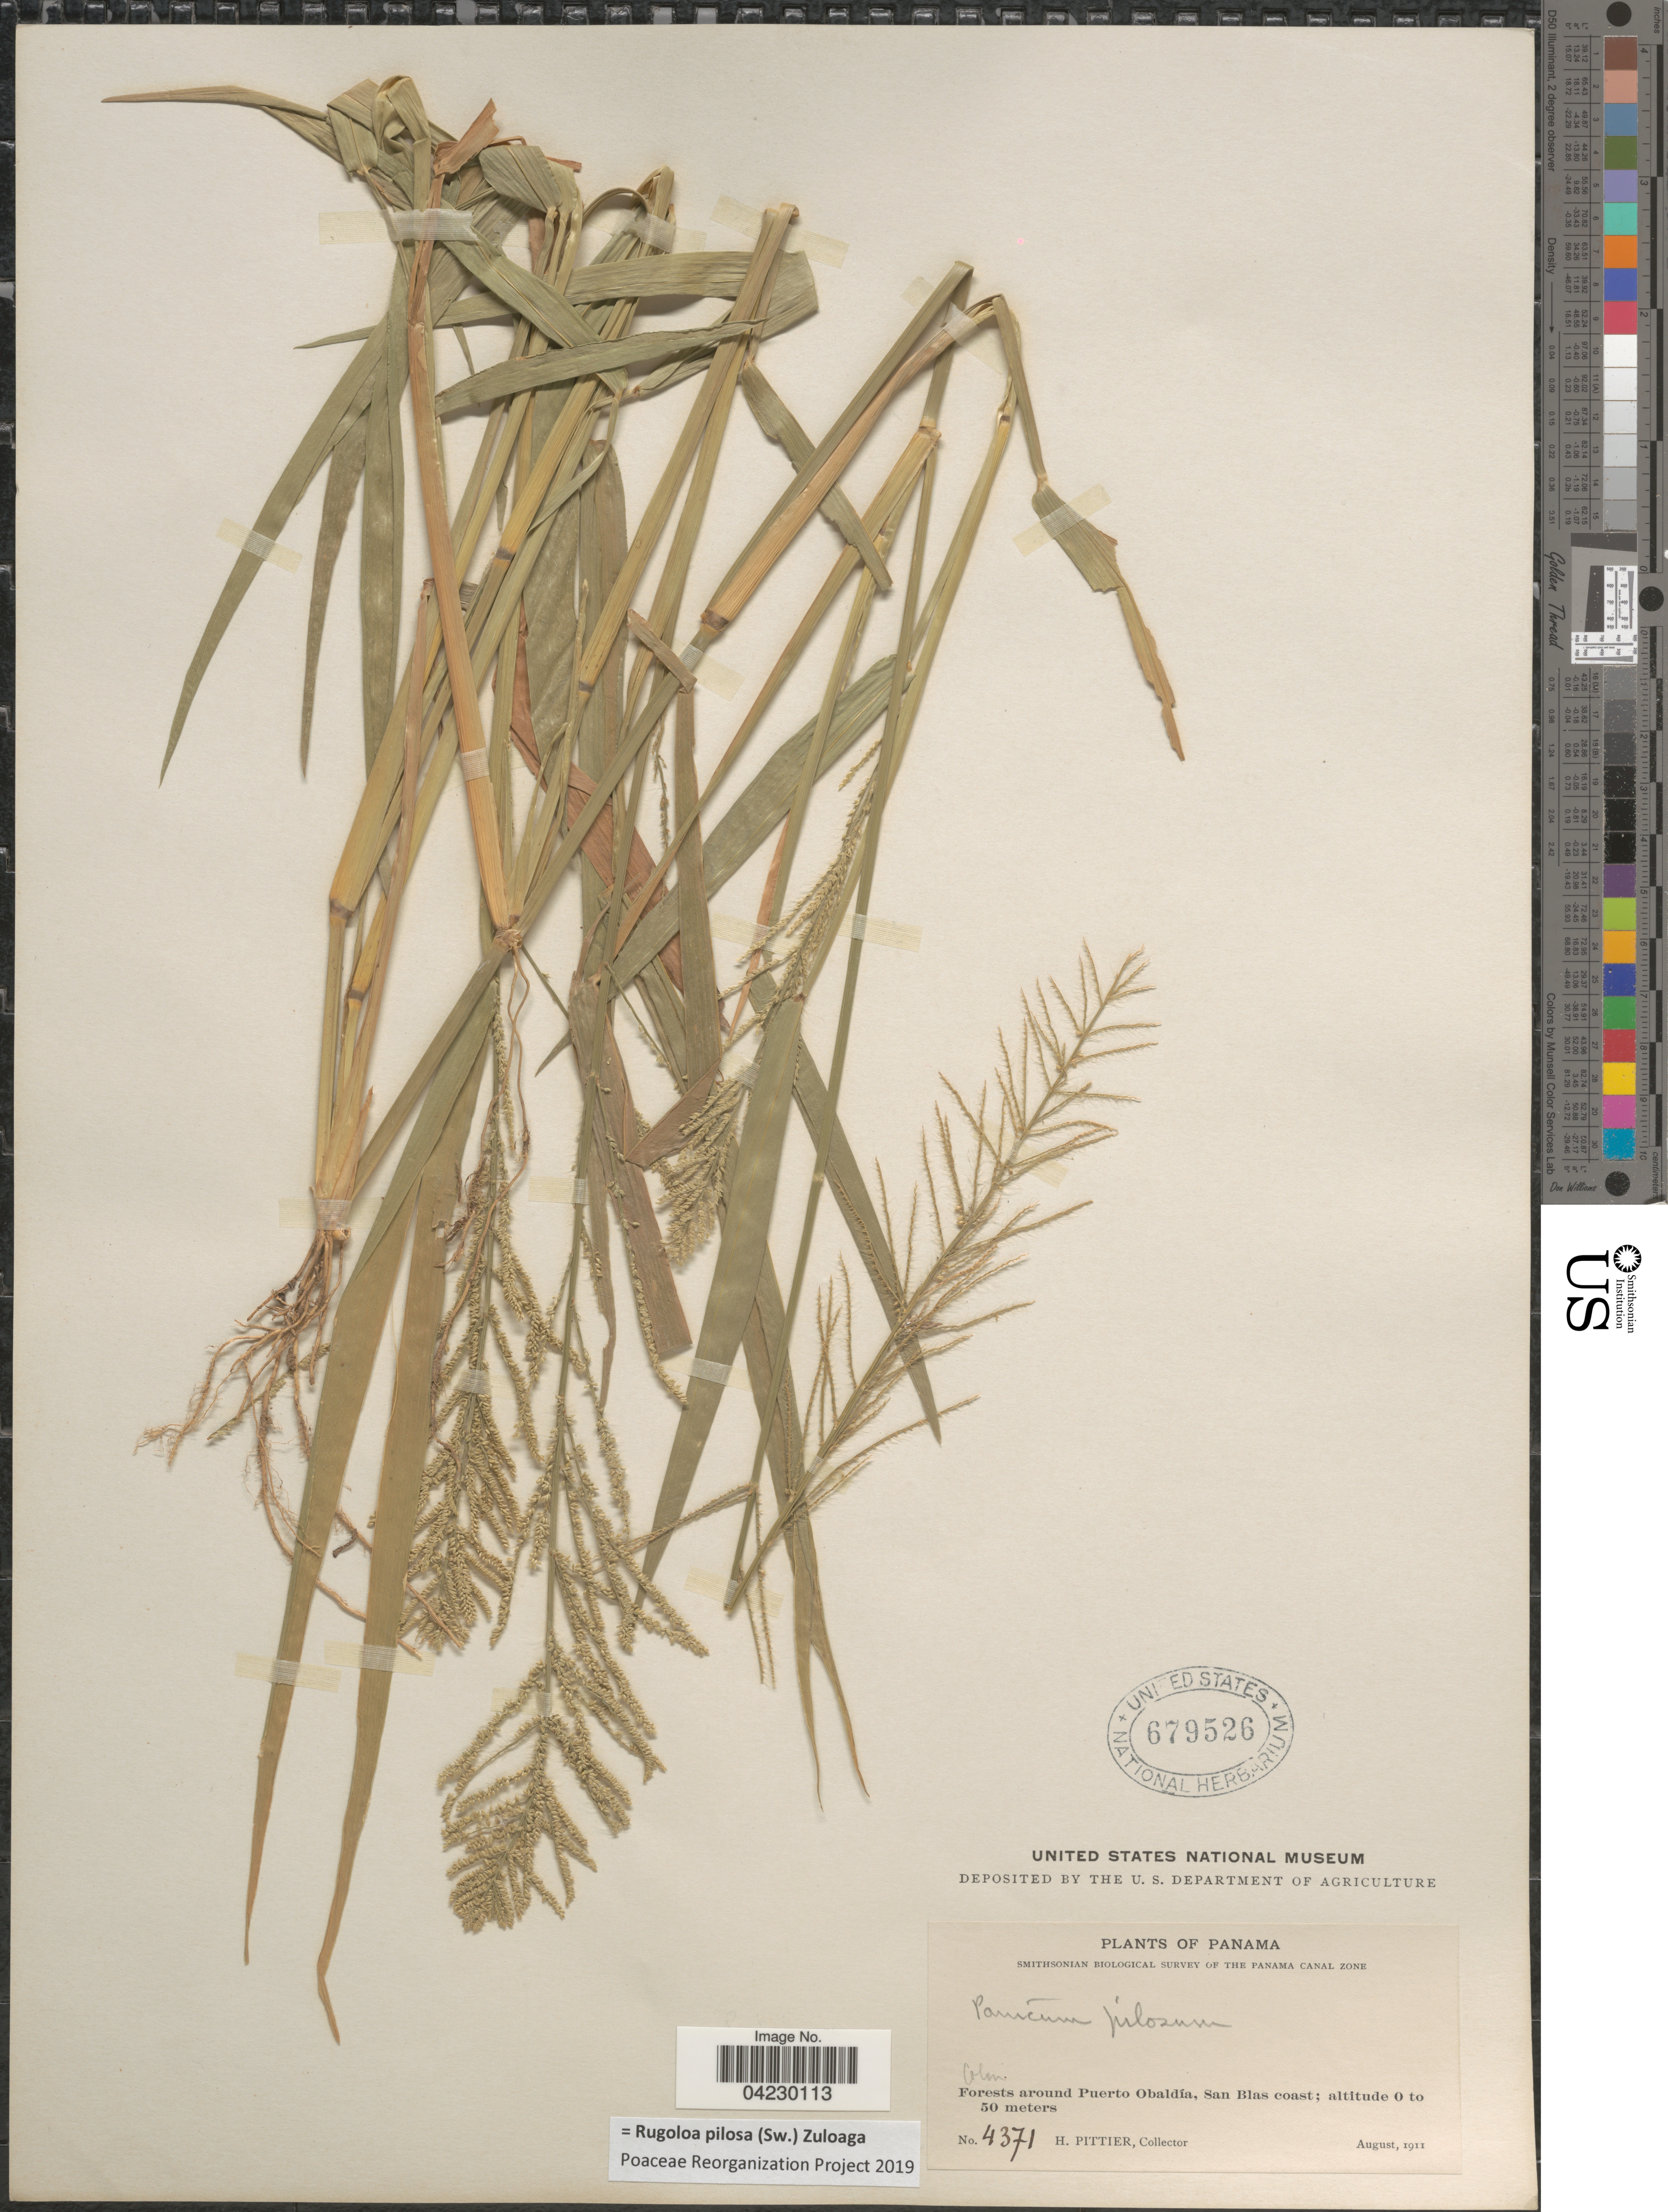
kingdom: Plantae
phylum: Tracheophyta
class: Liliopsida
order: Poales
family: Poaceae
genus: Rugoloa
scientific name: Rugoloa pilosa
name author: (Sw.) Zuloaga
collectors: H. F. Pittier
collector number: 4371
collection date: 1911-08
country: Panama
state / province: Kuna Yala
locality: Smithsonian Biological Survey of the Panama Canal Zone. Forests around Puerto Obaldía, San Blas coast.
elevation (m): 0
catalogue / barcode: US 679526